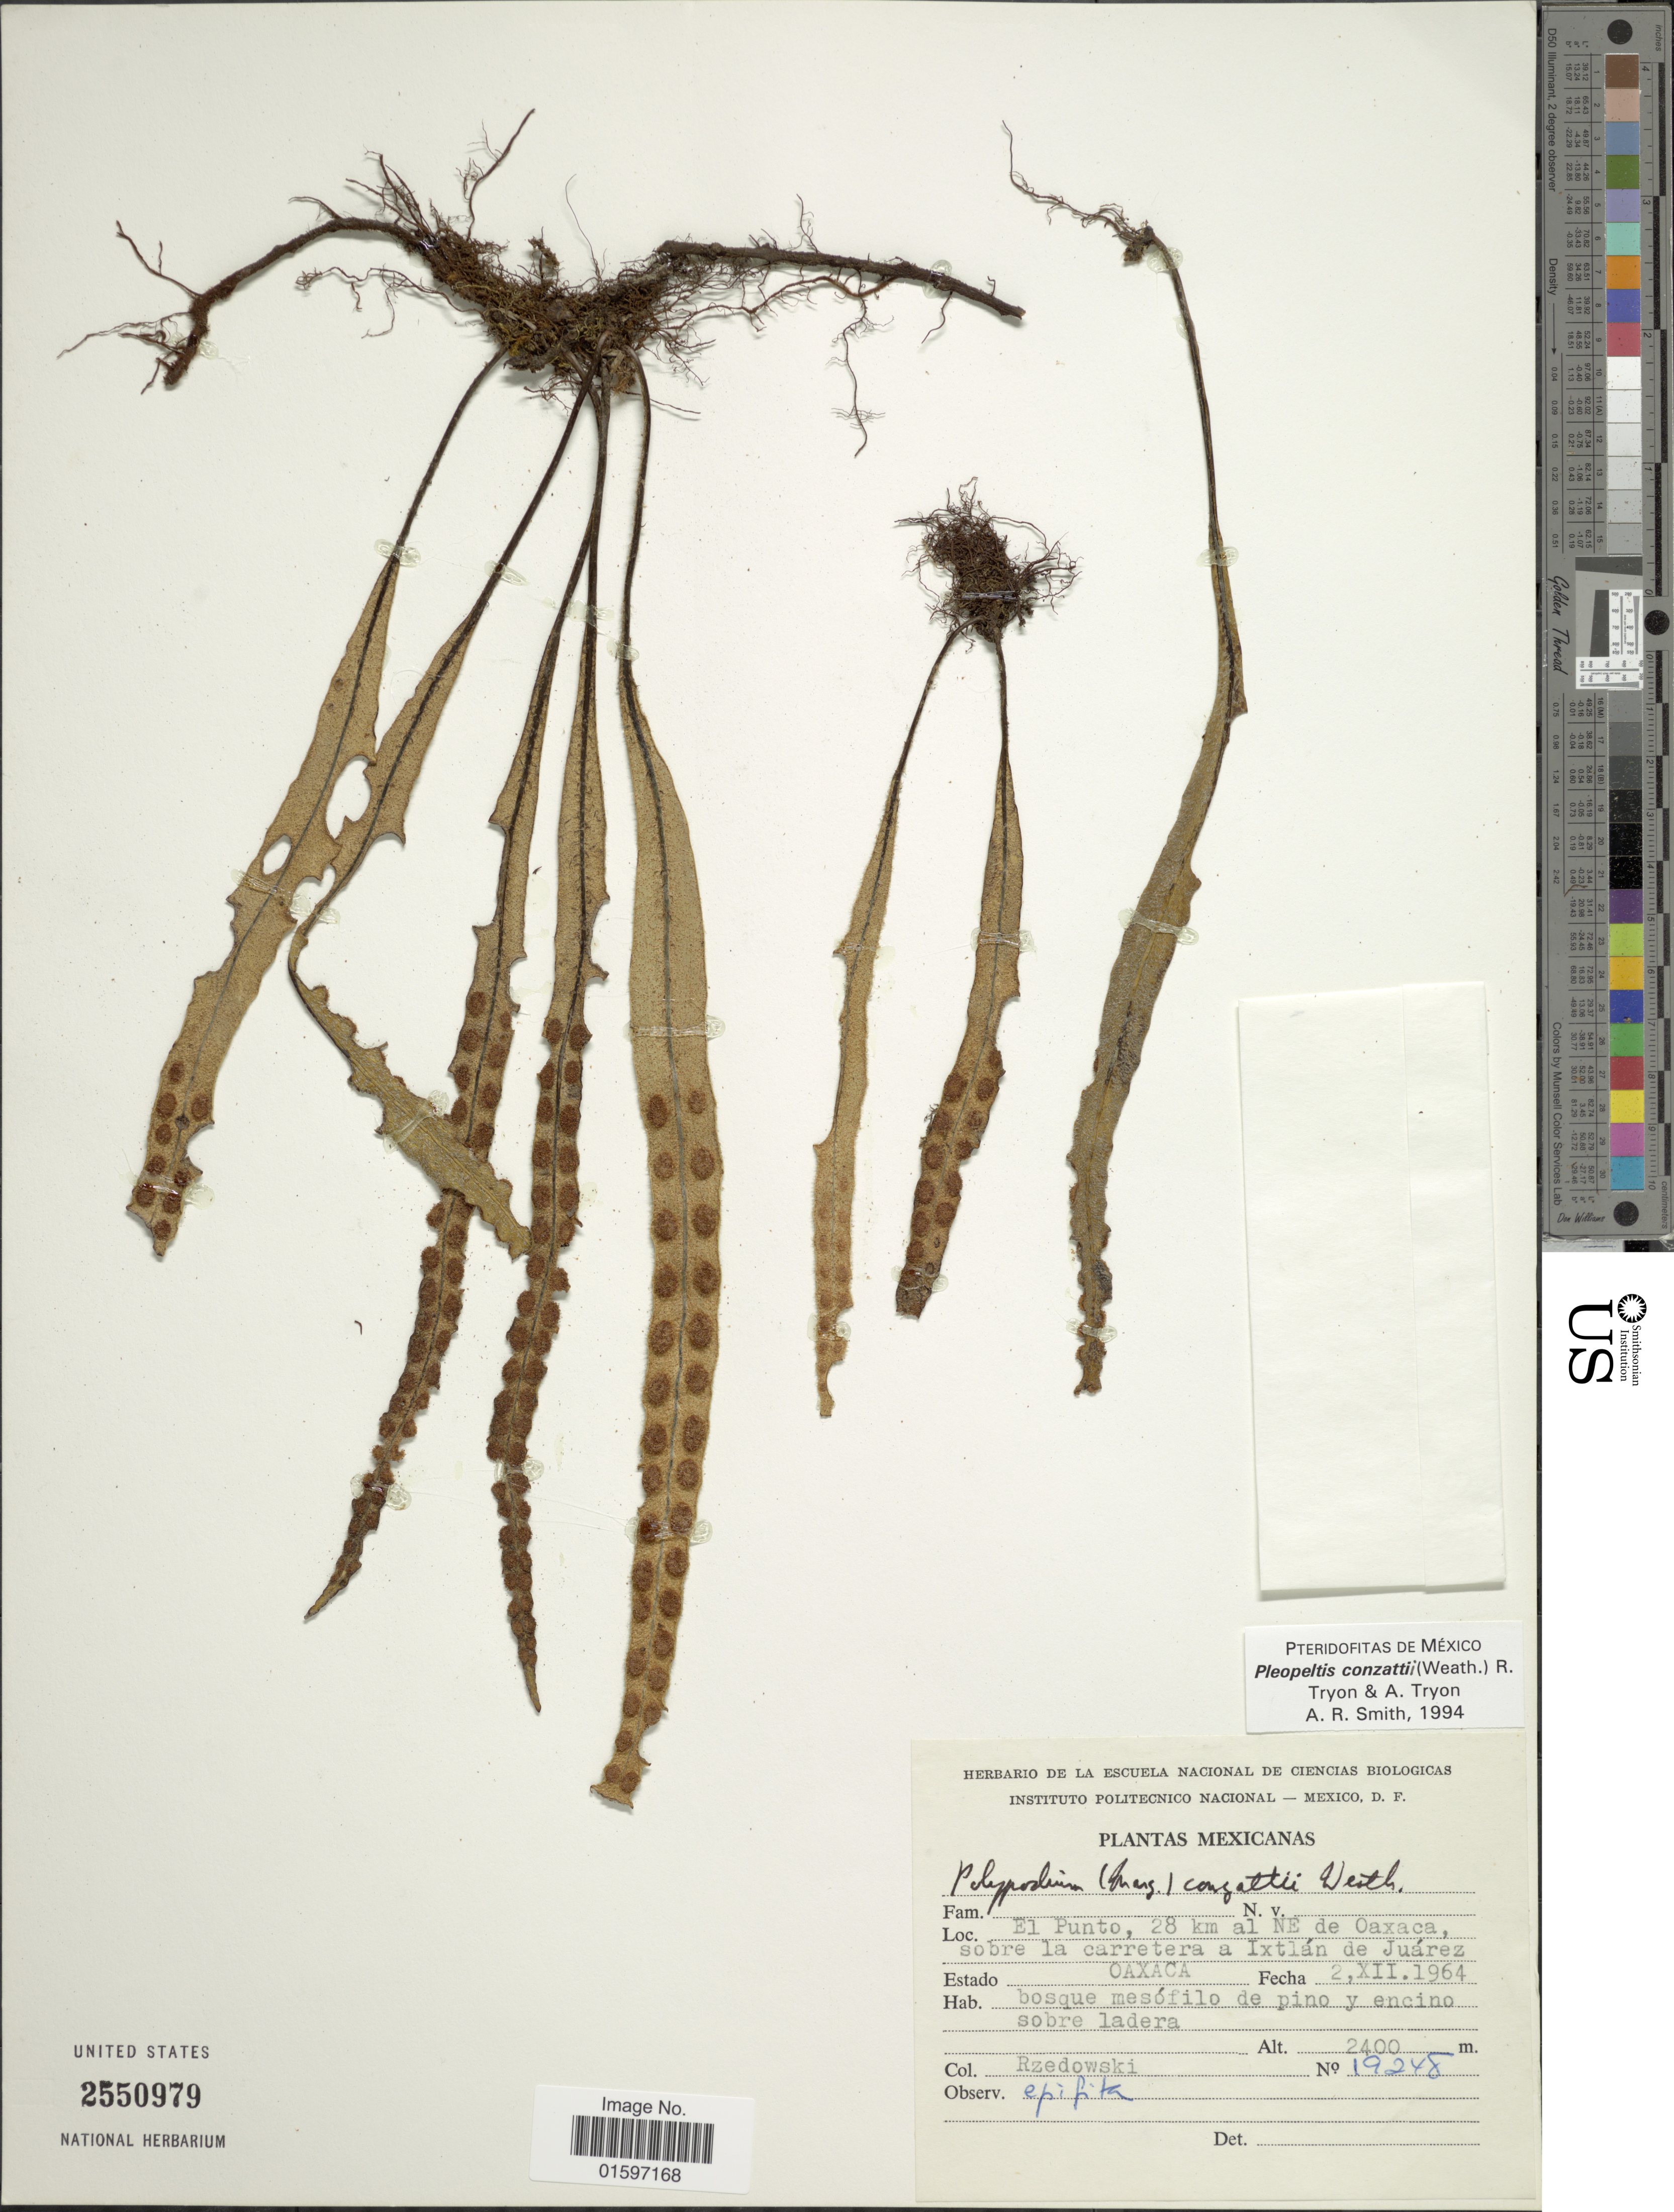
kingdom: Plantae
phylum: Tracheophyta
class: Polypodiopsida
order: Polypodiales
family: Polypodiaceae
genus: Pleopeltis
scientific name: Pleopeltis conzattii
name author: (Weath.) R.M. Tryon & A.F. Tryon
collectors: Rzedowski, --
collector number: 19248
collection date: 1964-12-02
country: Mexico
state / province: Oaxaca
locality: El Punto, 28 km al NE de Oaxaca, sobre la carretera a Ictlán de Juárez, bosque mesófilo de pino y encino sobre ladera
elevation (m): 2400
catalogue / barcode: US 2550979